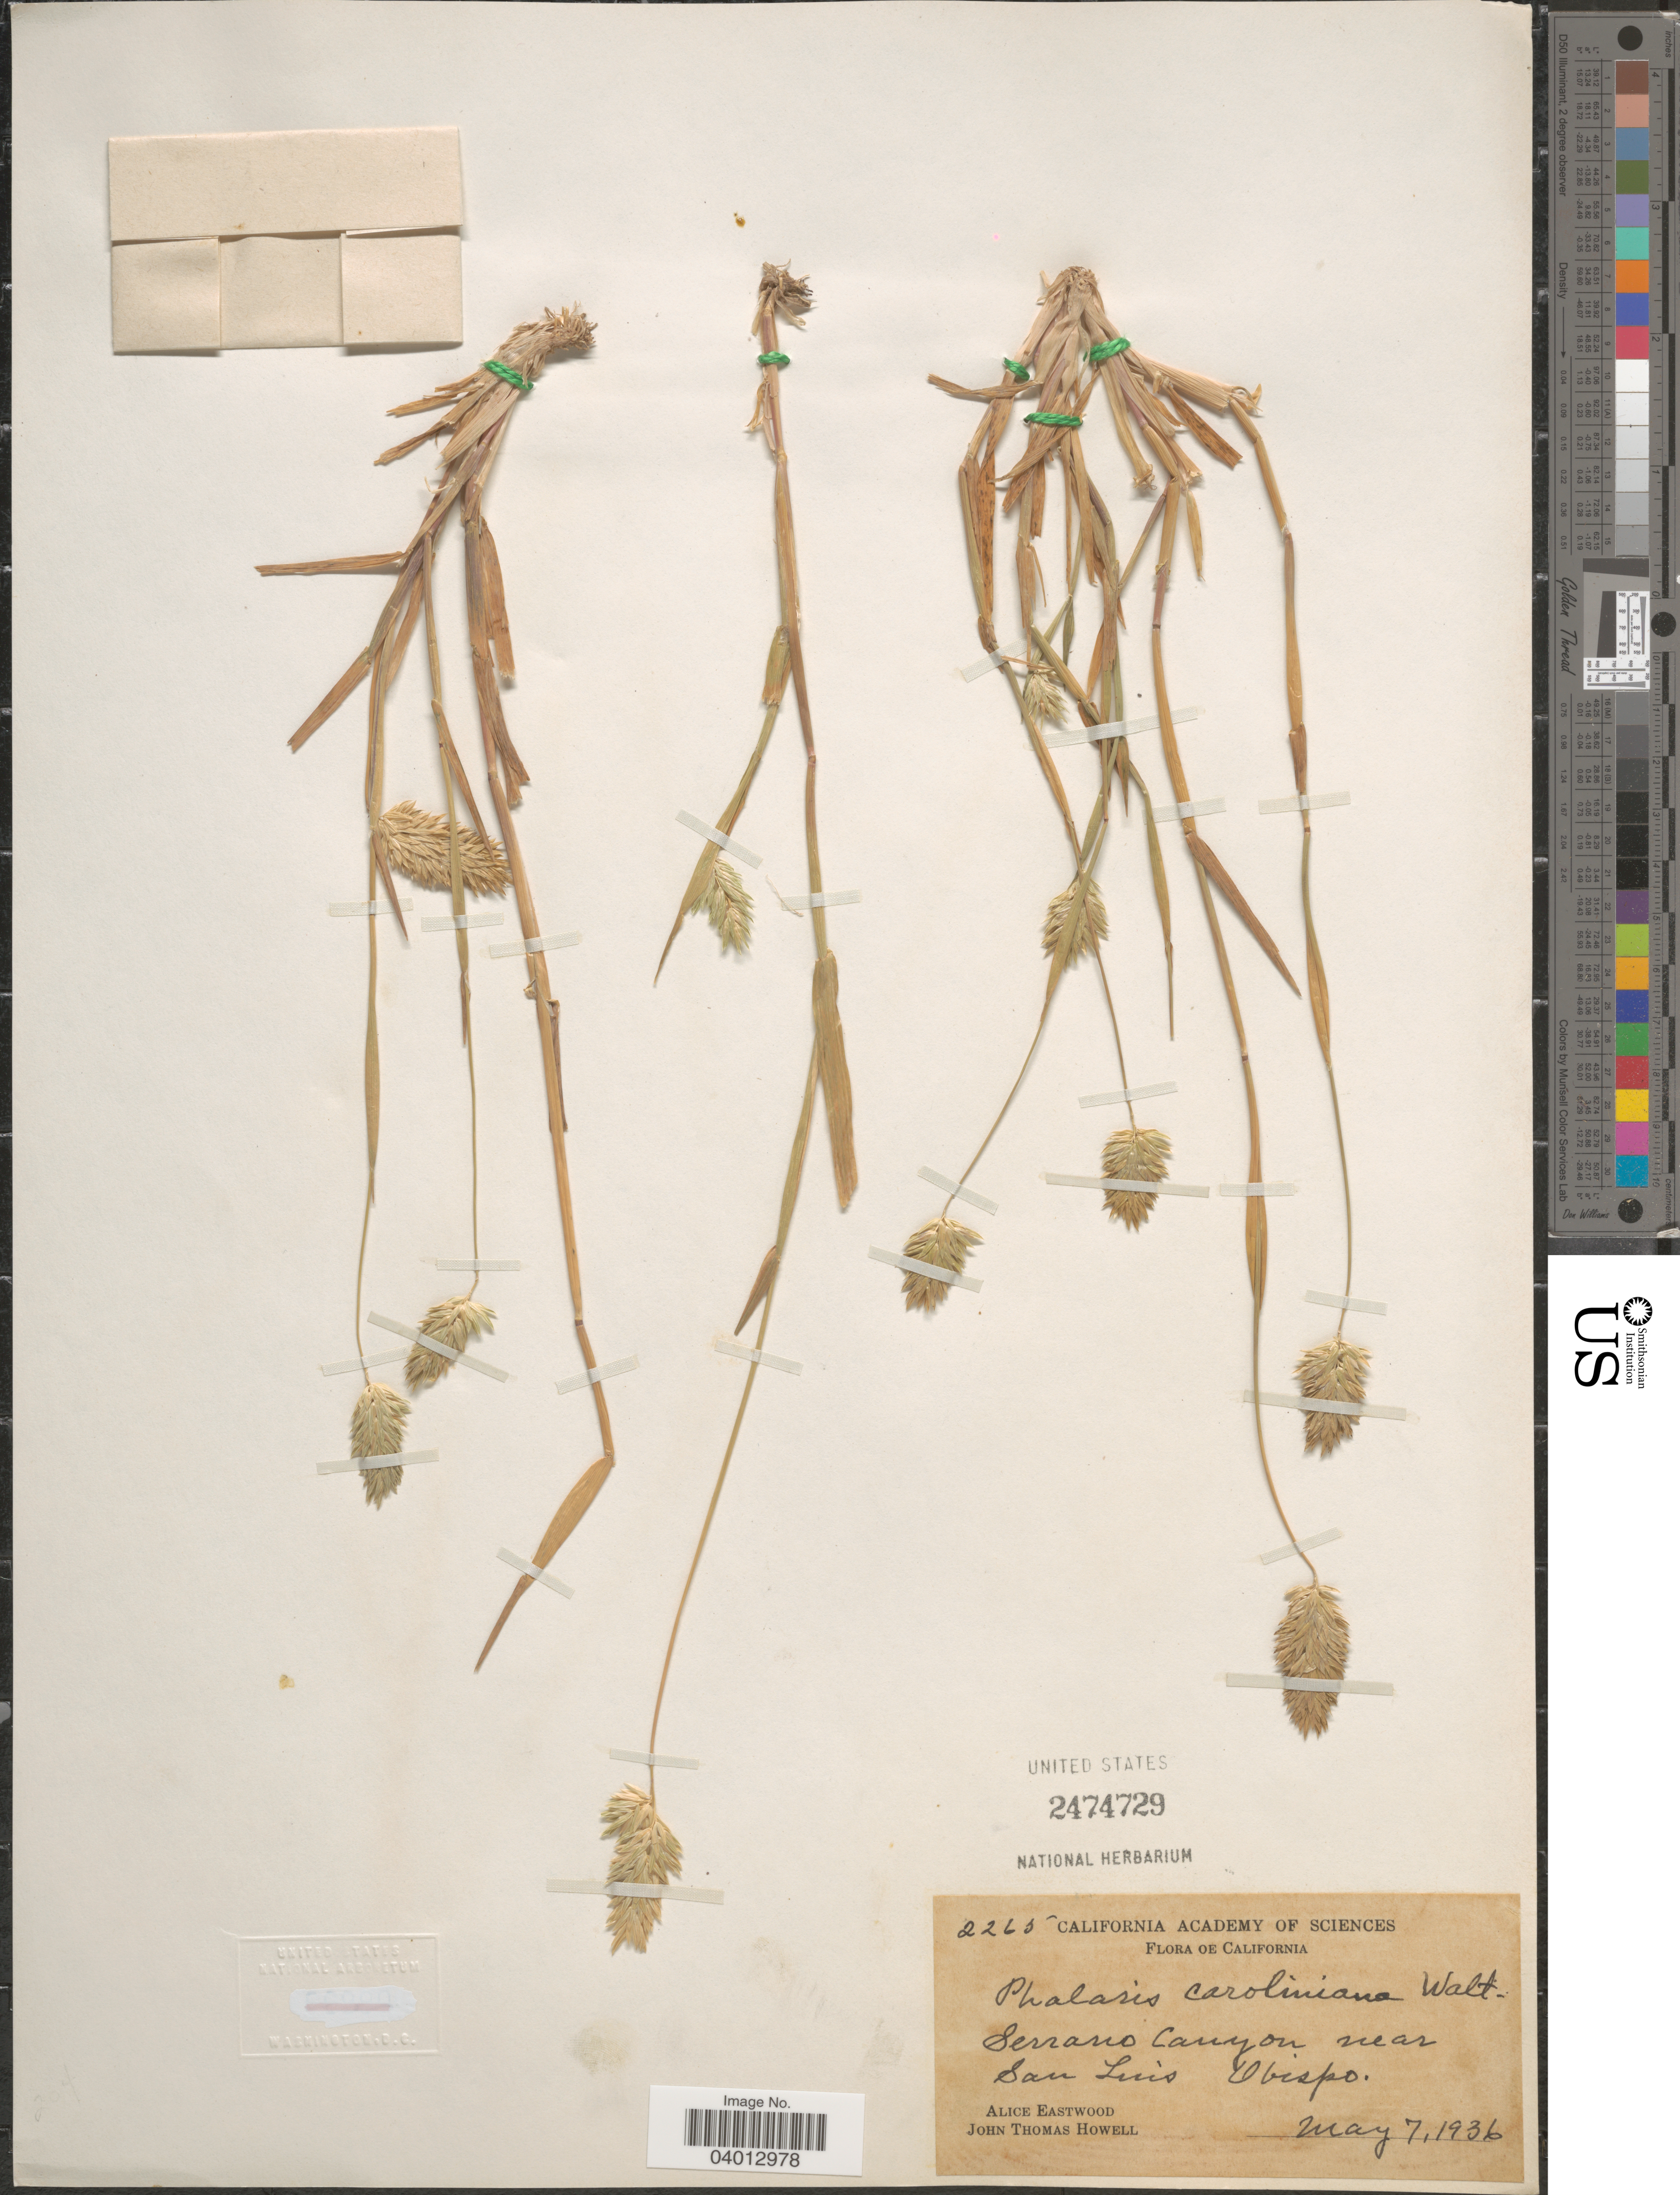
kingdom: Plantae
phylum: Tracheophyta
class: Liliopsida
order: Poales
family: Poaceae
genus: Phalaris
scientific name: Phalaris caroliniana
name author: Walter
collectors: A. Eastwood & J. T. Howell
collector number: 2265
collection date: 1936-05-07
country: United States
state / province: California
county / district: San Luis Obispo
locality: Serrano Canyon, near San Luis Obispo.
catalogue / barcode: US 2474729